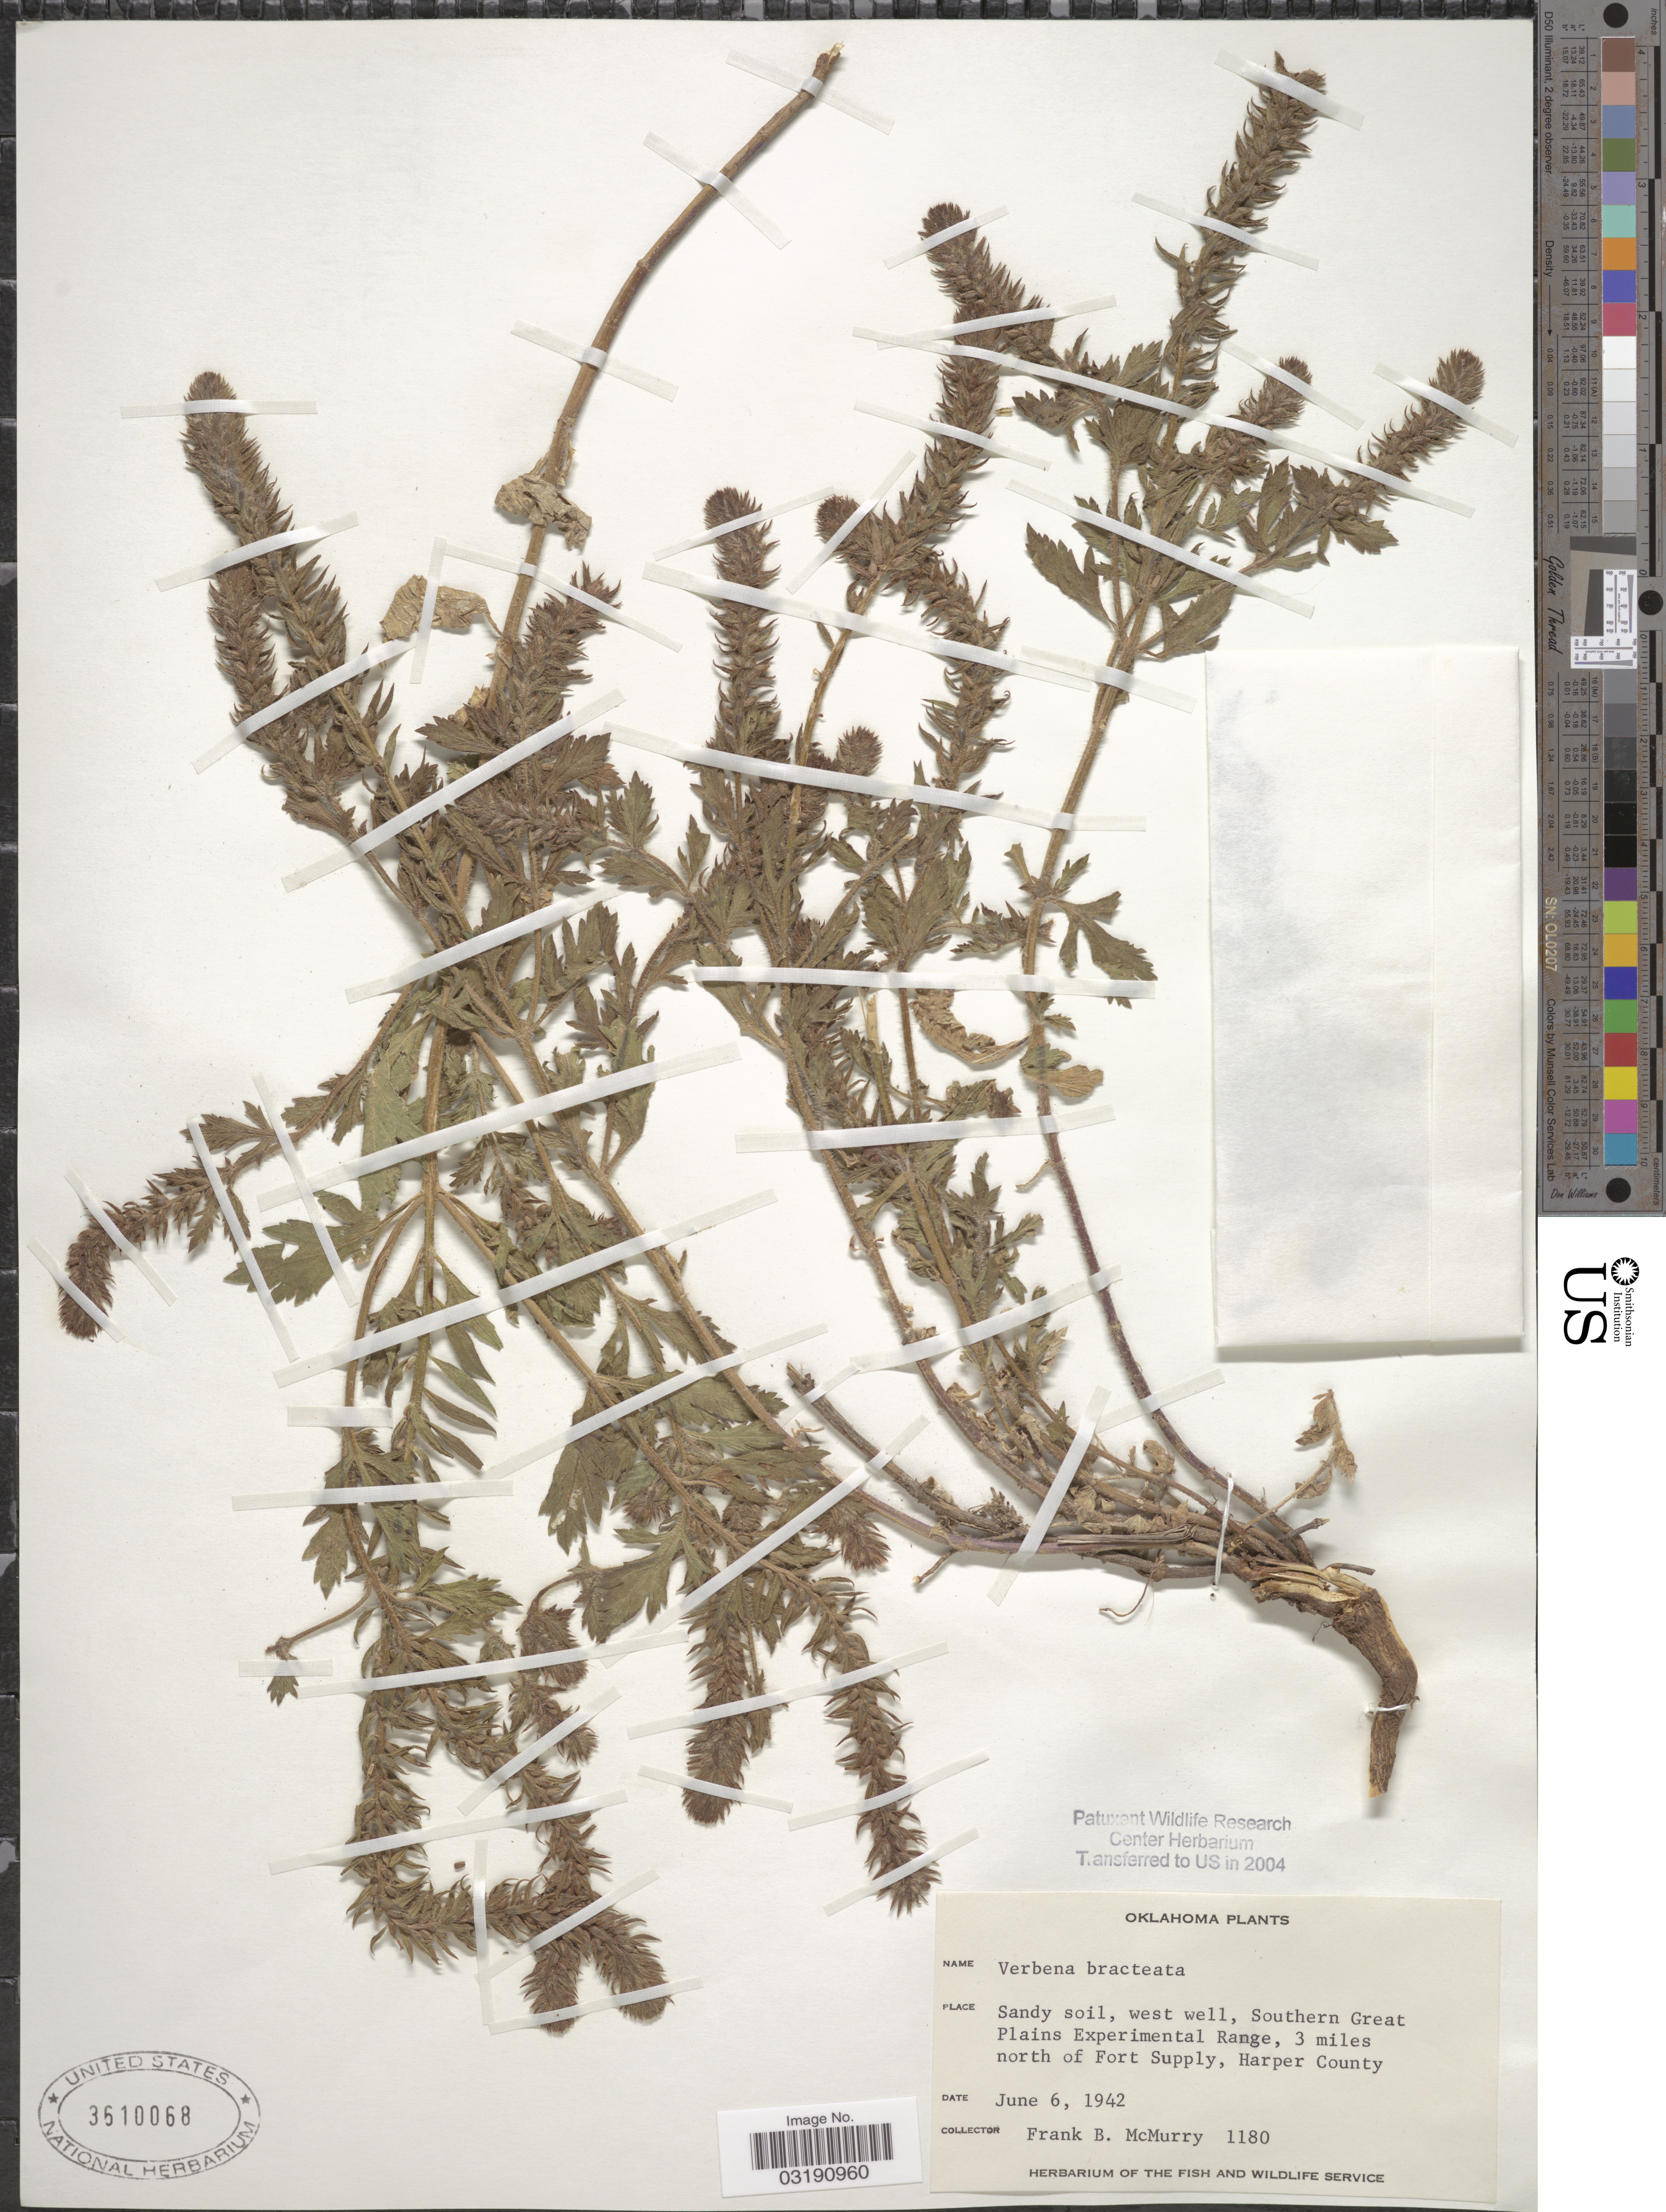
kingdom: Plantae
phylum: Tracheophyta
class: Magnoliopsida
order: Lamiales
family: Verbenaceae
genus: Verbena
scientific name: Verbena bracteata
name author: Cav. ex Lag. & Rodr.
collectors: F. B. McMurry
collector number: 1180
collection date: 1942-06-06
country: United States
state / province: Oklahoma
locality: West well, Southern Great Plains Experimental Range, 3 miles north of Fort Supply, Harper County.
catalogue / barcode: US 3610068